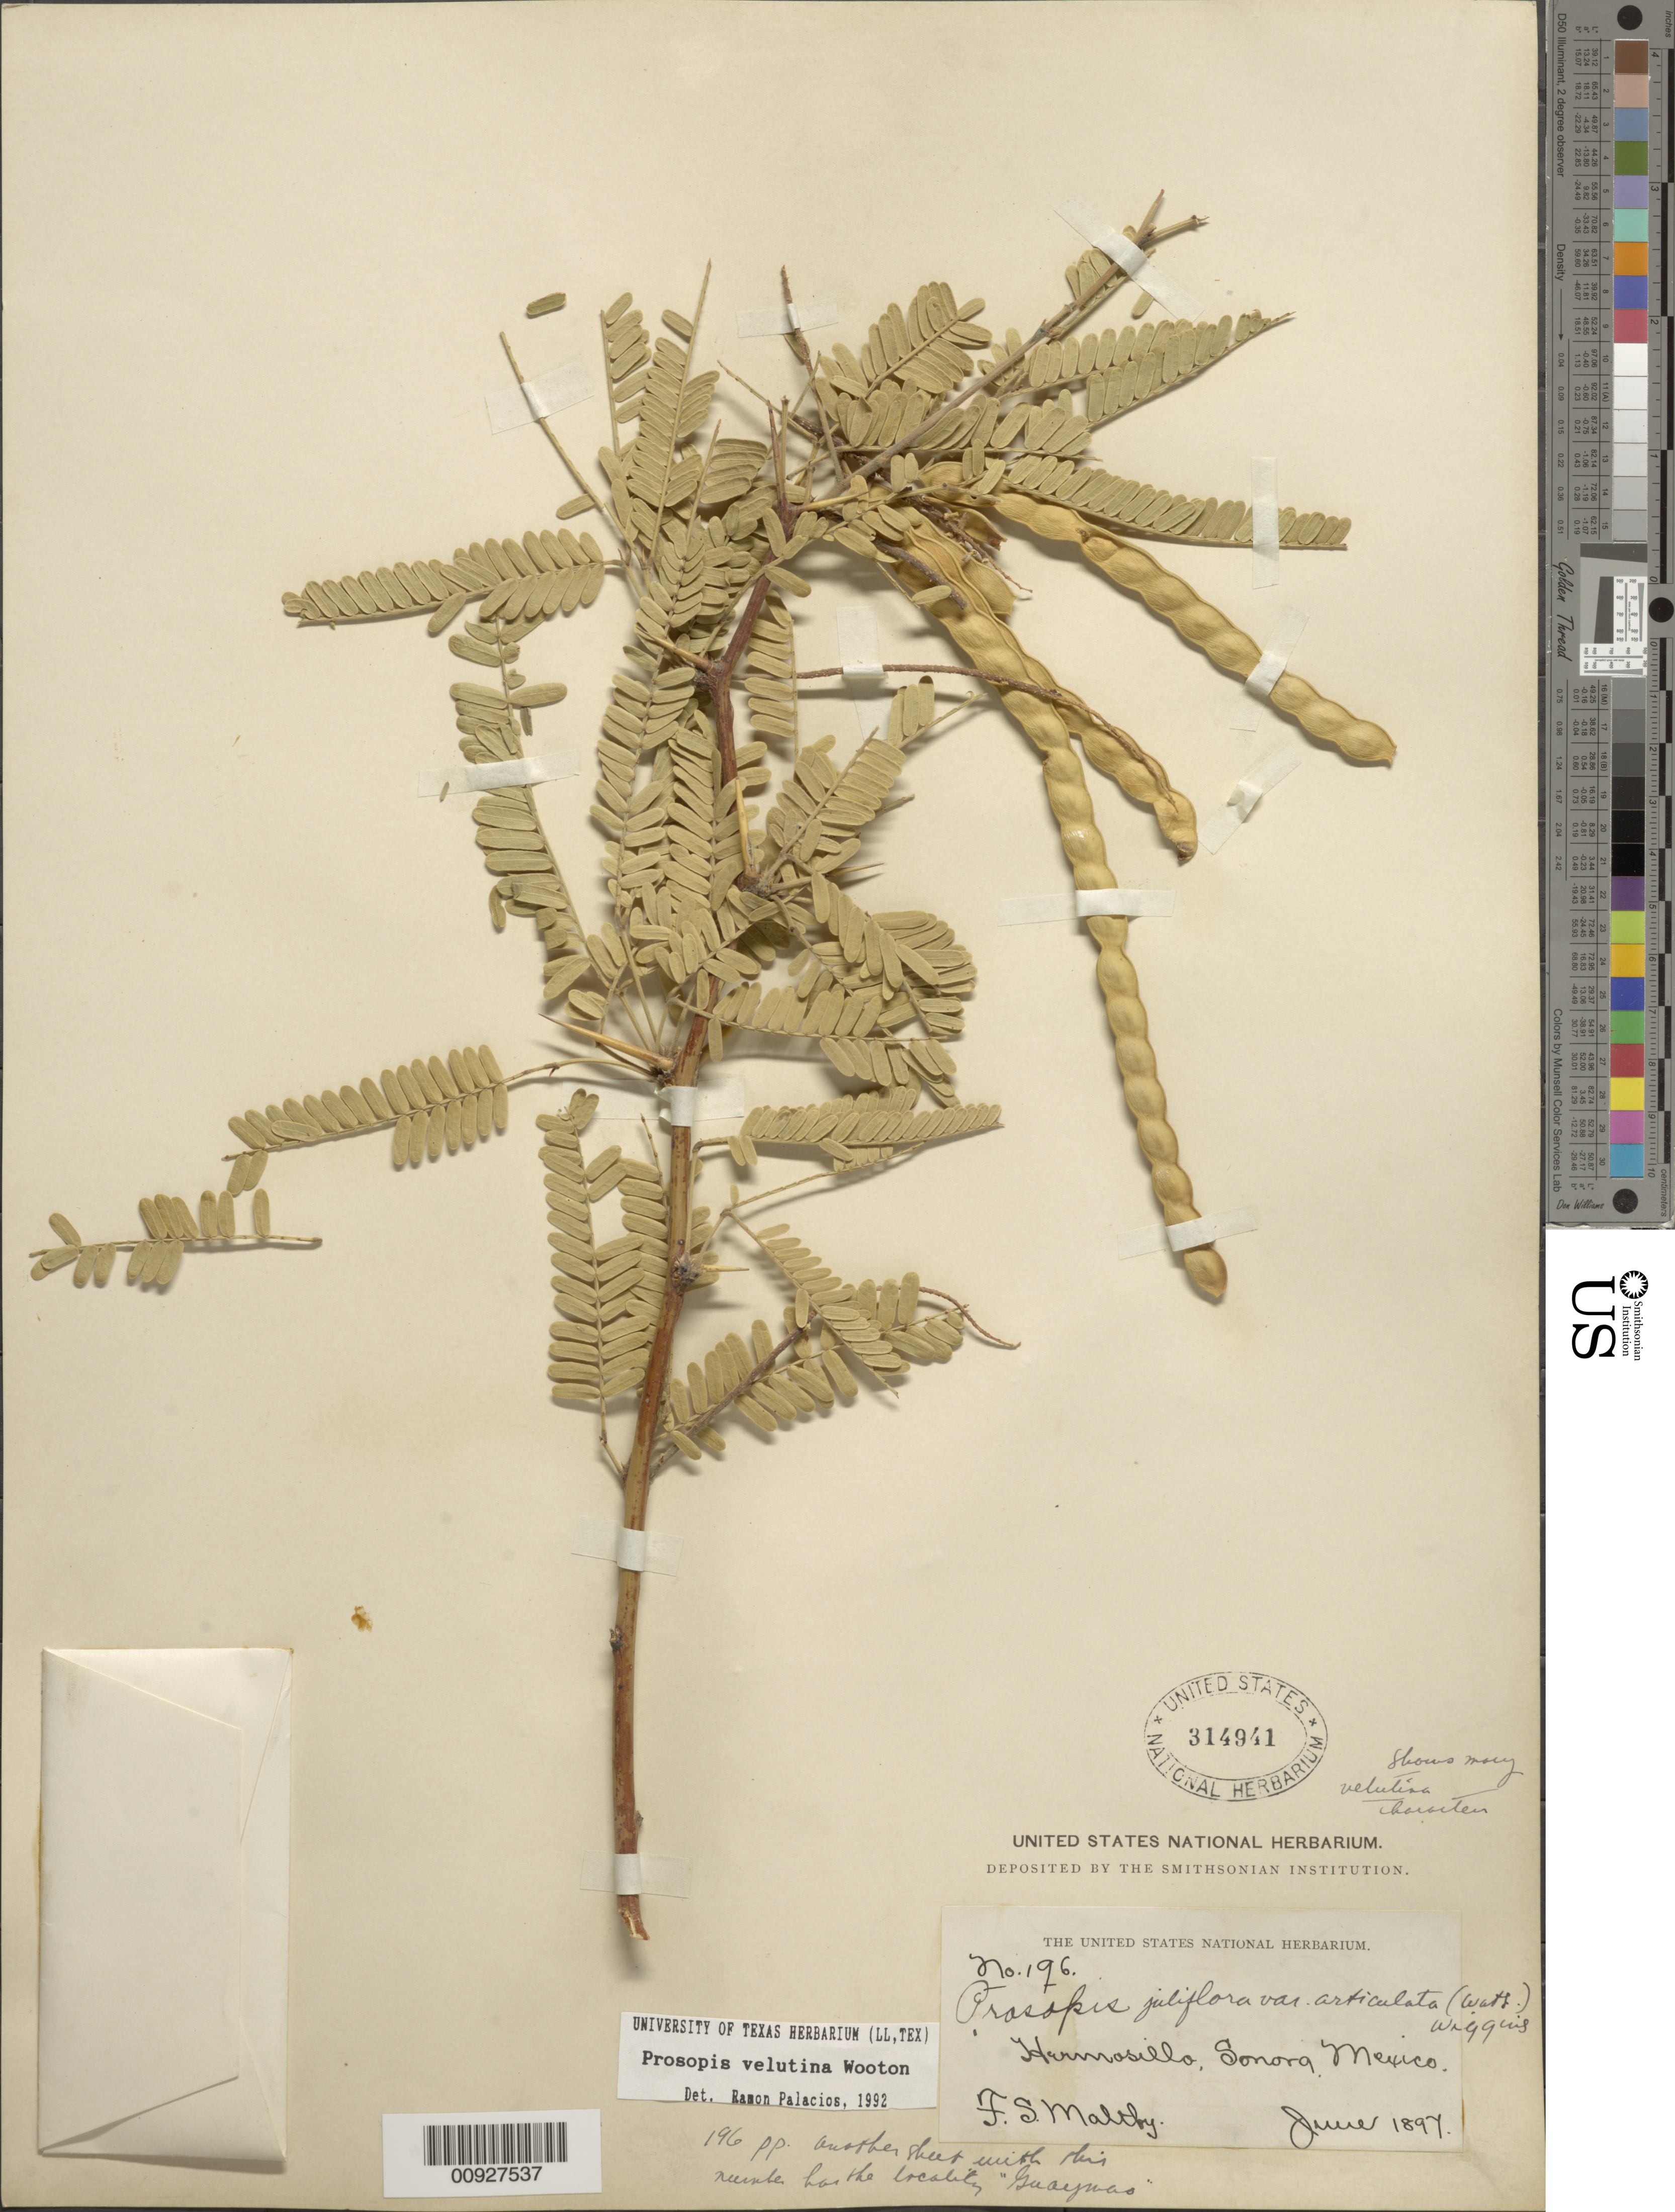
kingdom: Plantae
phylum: Tracheophyta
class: Magnoliopsida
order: Fabales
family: Fabaceae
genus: Neltuma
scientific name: Neltuma velutina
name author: (Wooton) Britton & Rose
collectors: T. S. Maltby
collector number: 196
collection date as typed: Jun 1897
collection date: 1897-06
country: Mexico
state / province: Sonora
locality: Hermosillo, Sonora.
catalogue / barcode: US 314941